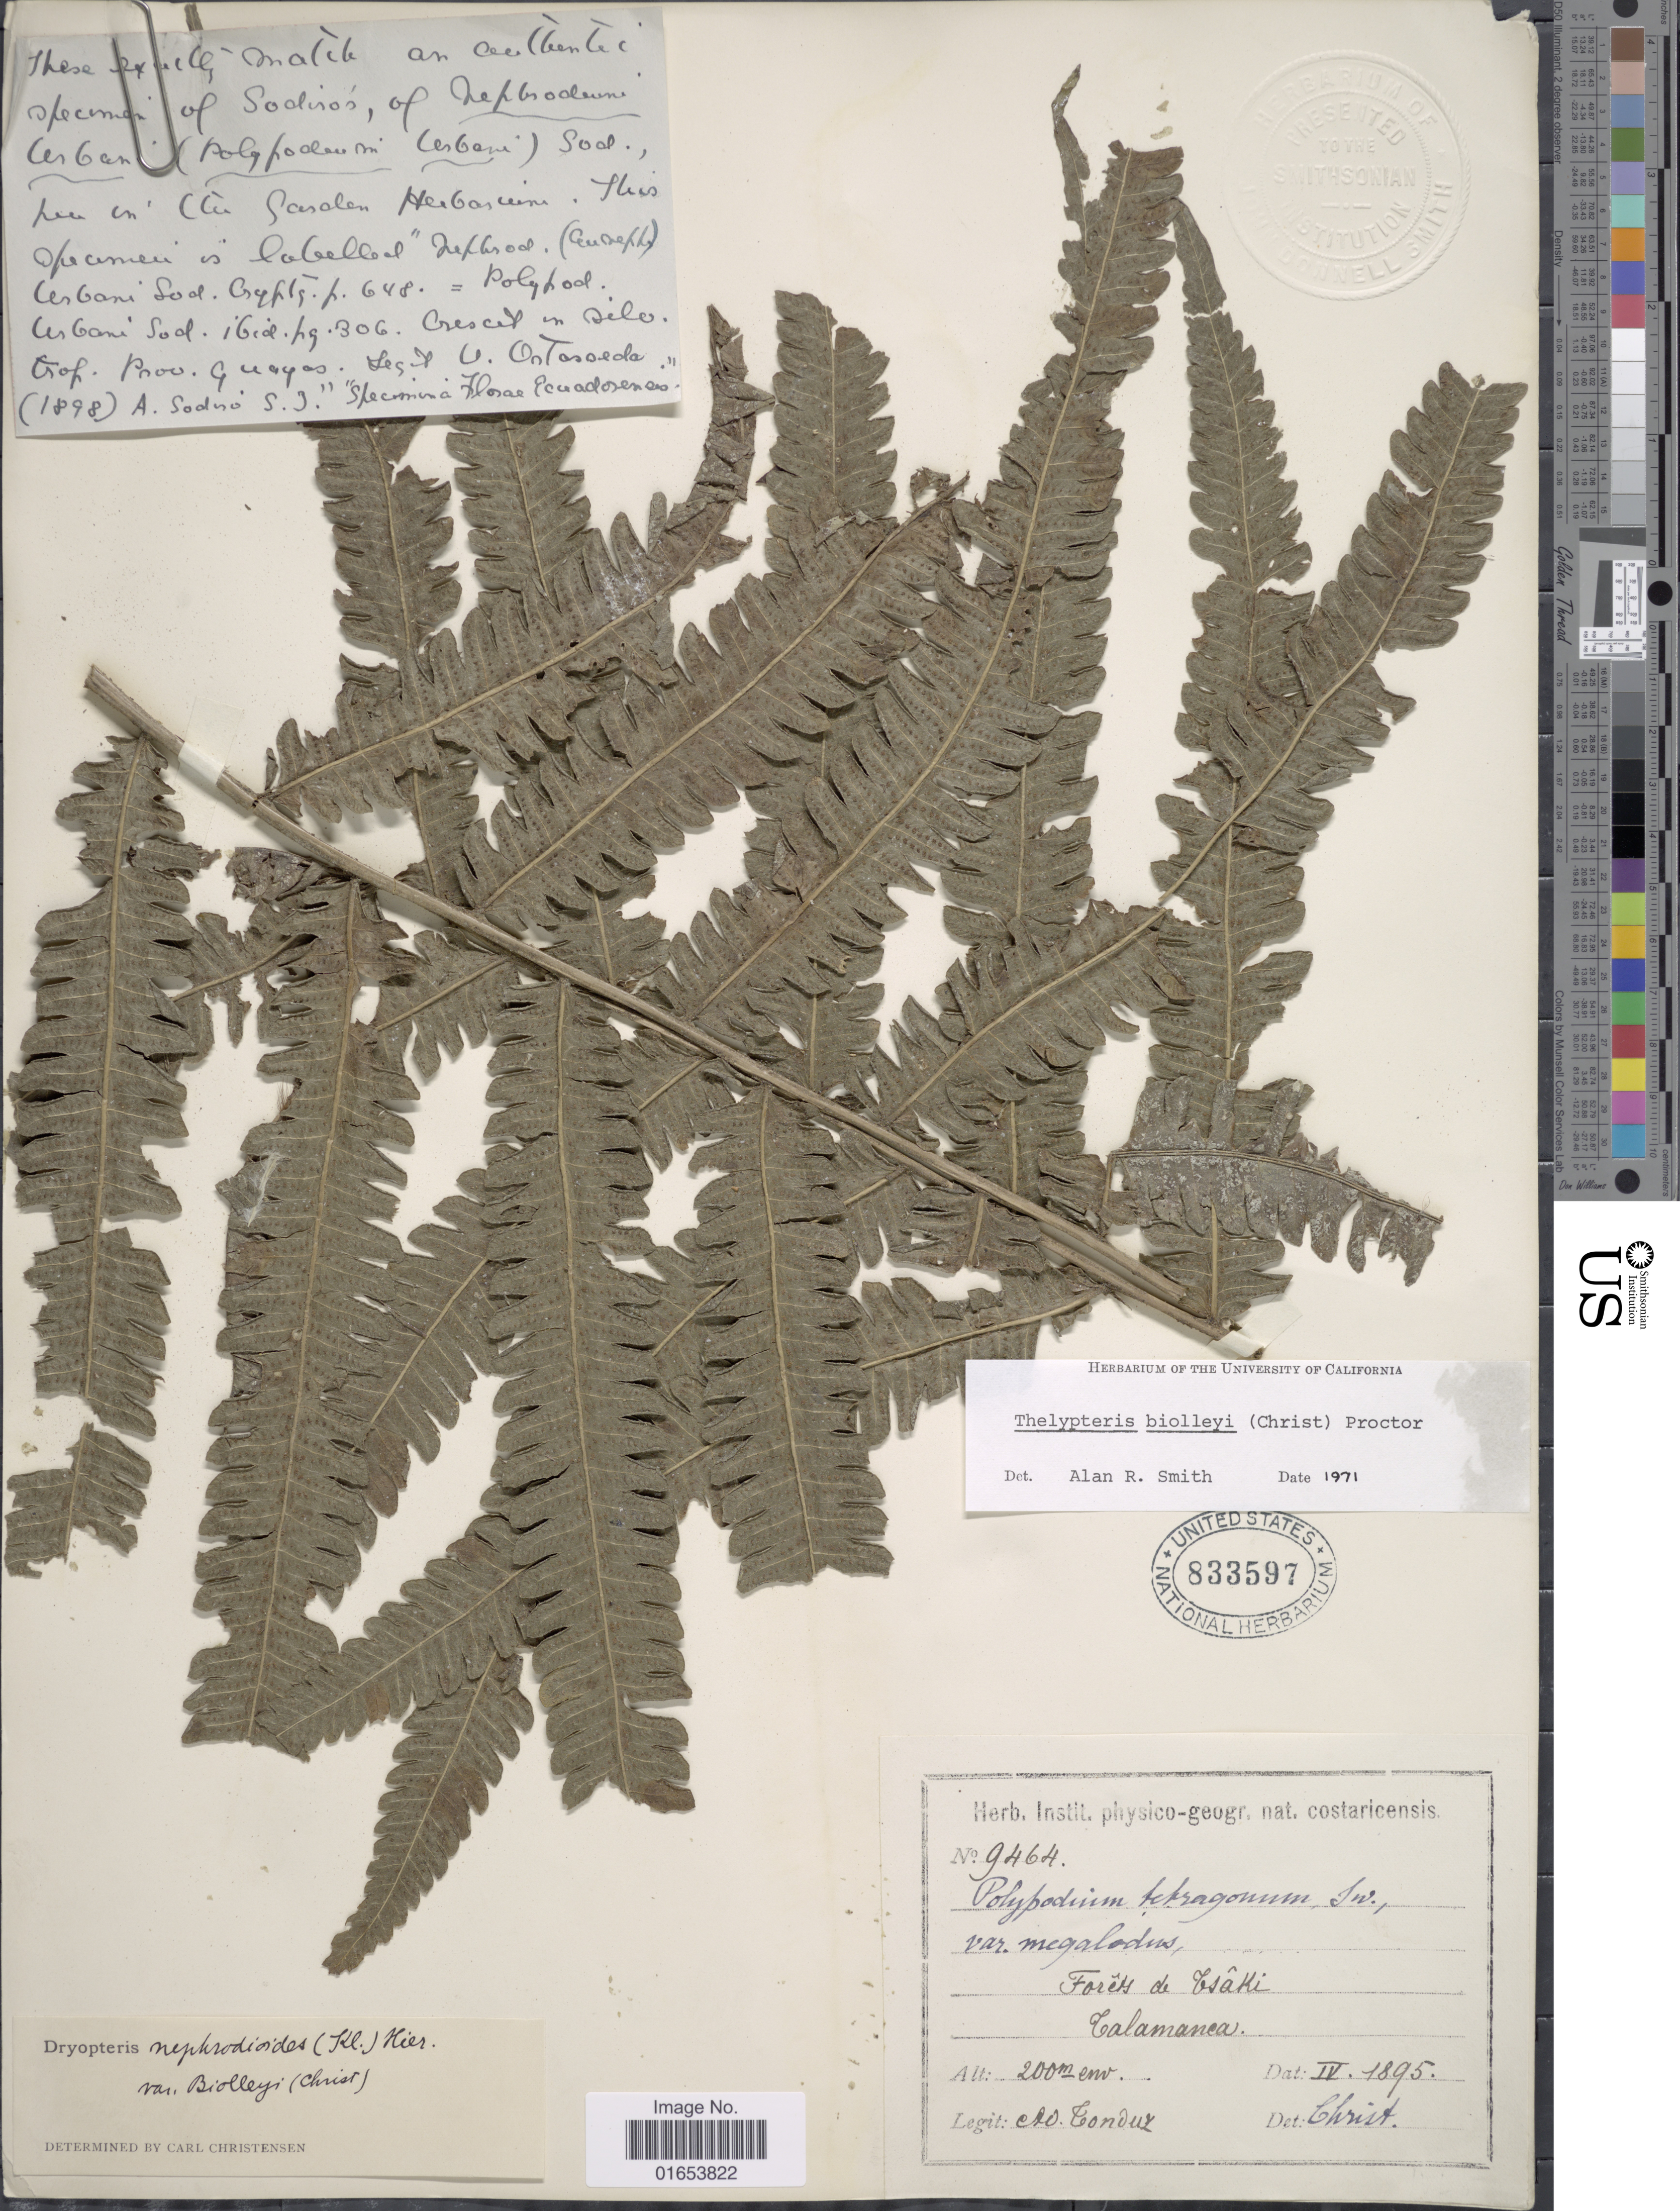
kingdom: Plantae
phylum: Tracheophyta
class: Polypodiopsida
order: Polypodiales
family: Thelypteridaceae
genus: Goniopteris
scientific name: Goniopteris biolleyi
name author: (C. Chr.) Pic. Serm.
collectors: A. Tonduz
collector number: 9439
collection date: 1895-04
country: Costa Rica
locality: Forets de Tsaki, Talamanca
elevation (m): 200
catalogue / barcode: US 833597